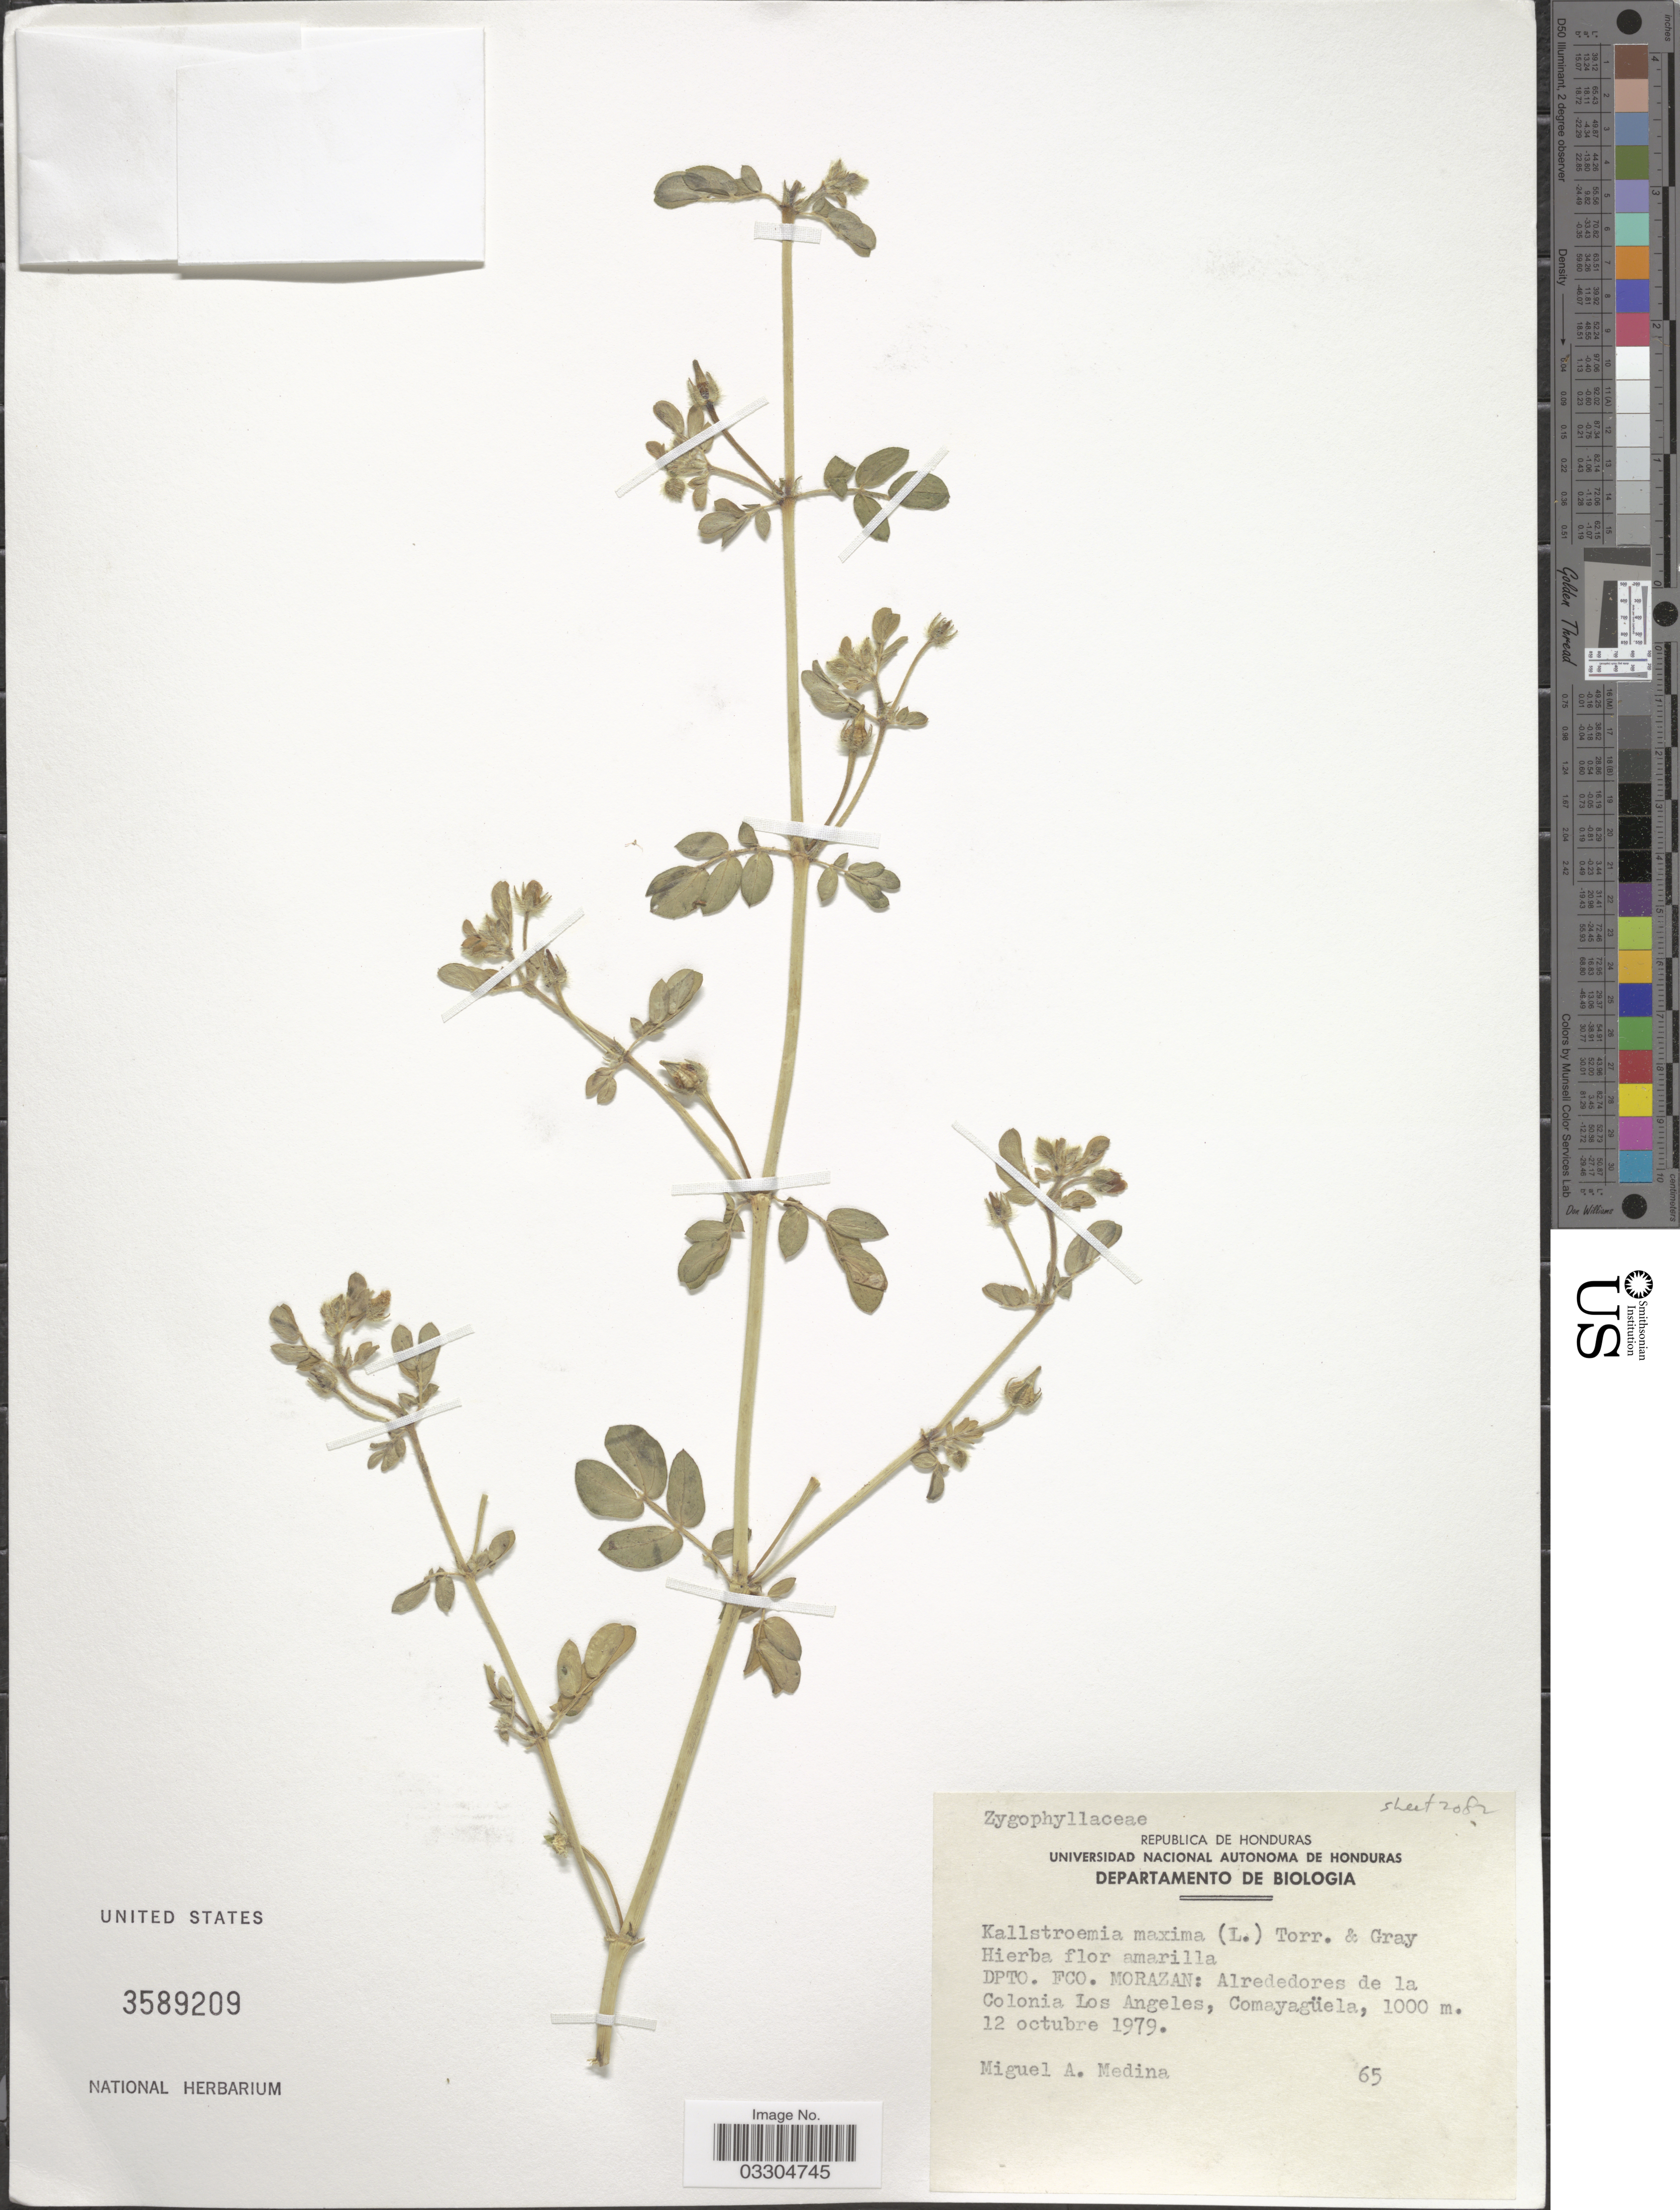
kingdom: Plantae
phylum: Tracheophyta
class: Magnoliopsida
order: Zygophyllales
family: Zygophyllaceae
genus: Kallstroemia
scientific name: Kallstroemia maxima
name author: (L.) Hook. & Arn.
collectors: M. Medina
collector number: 65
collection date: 1979-10-12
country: Honduras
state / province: Fco. Morazán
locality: Dpto. Fco. Morazan: Alrededores de la Colonia Los Angeles, Comayagüela.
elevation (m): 1000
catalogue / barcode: US 3589209